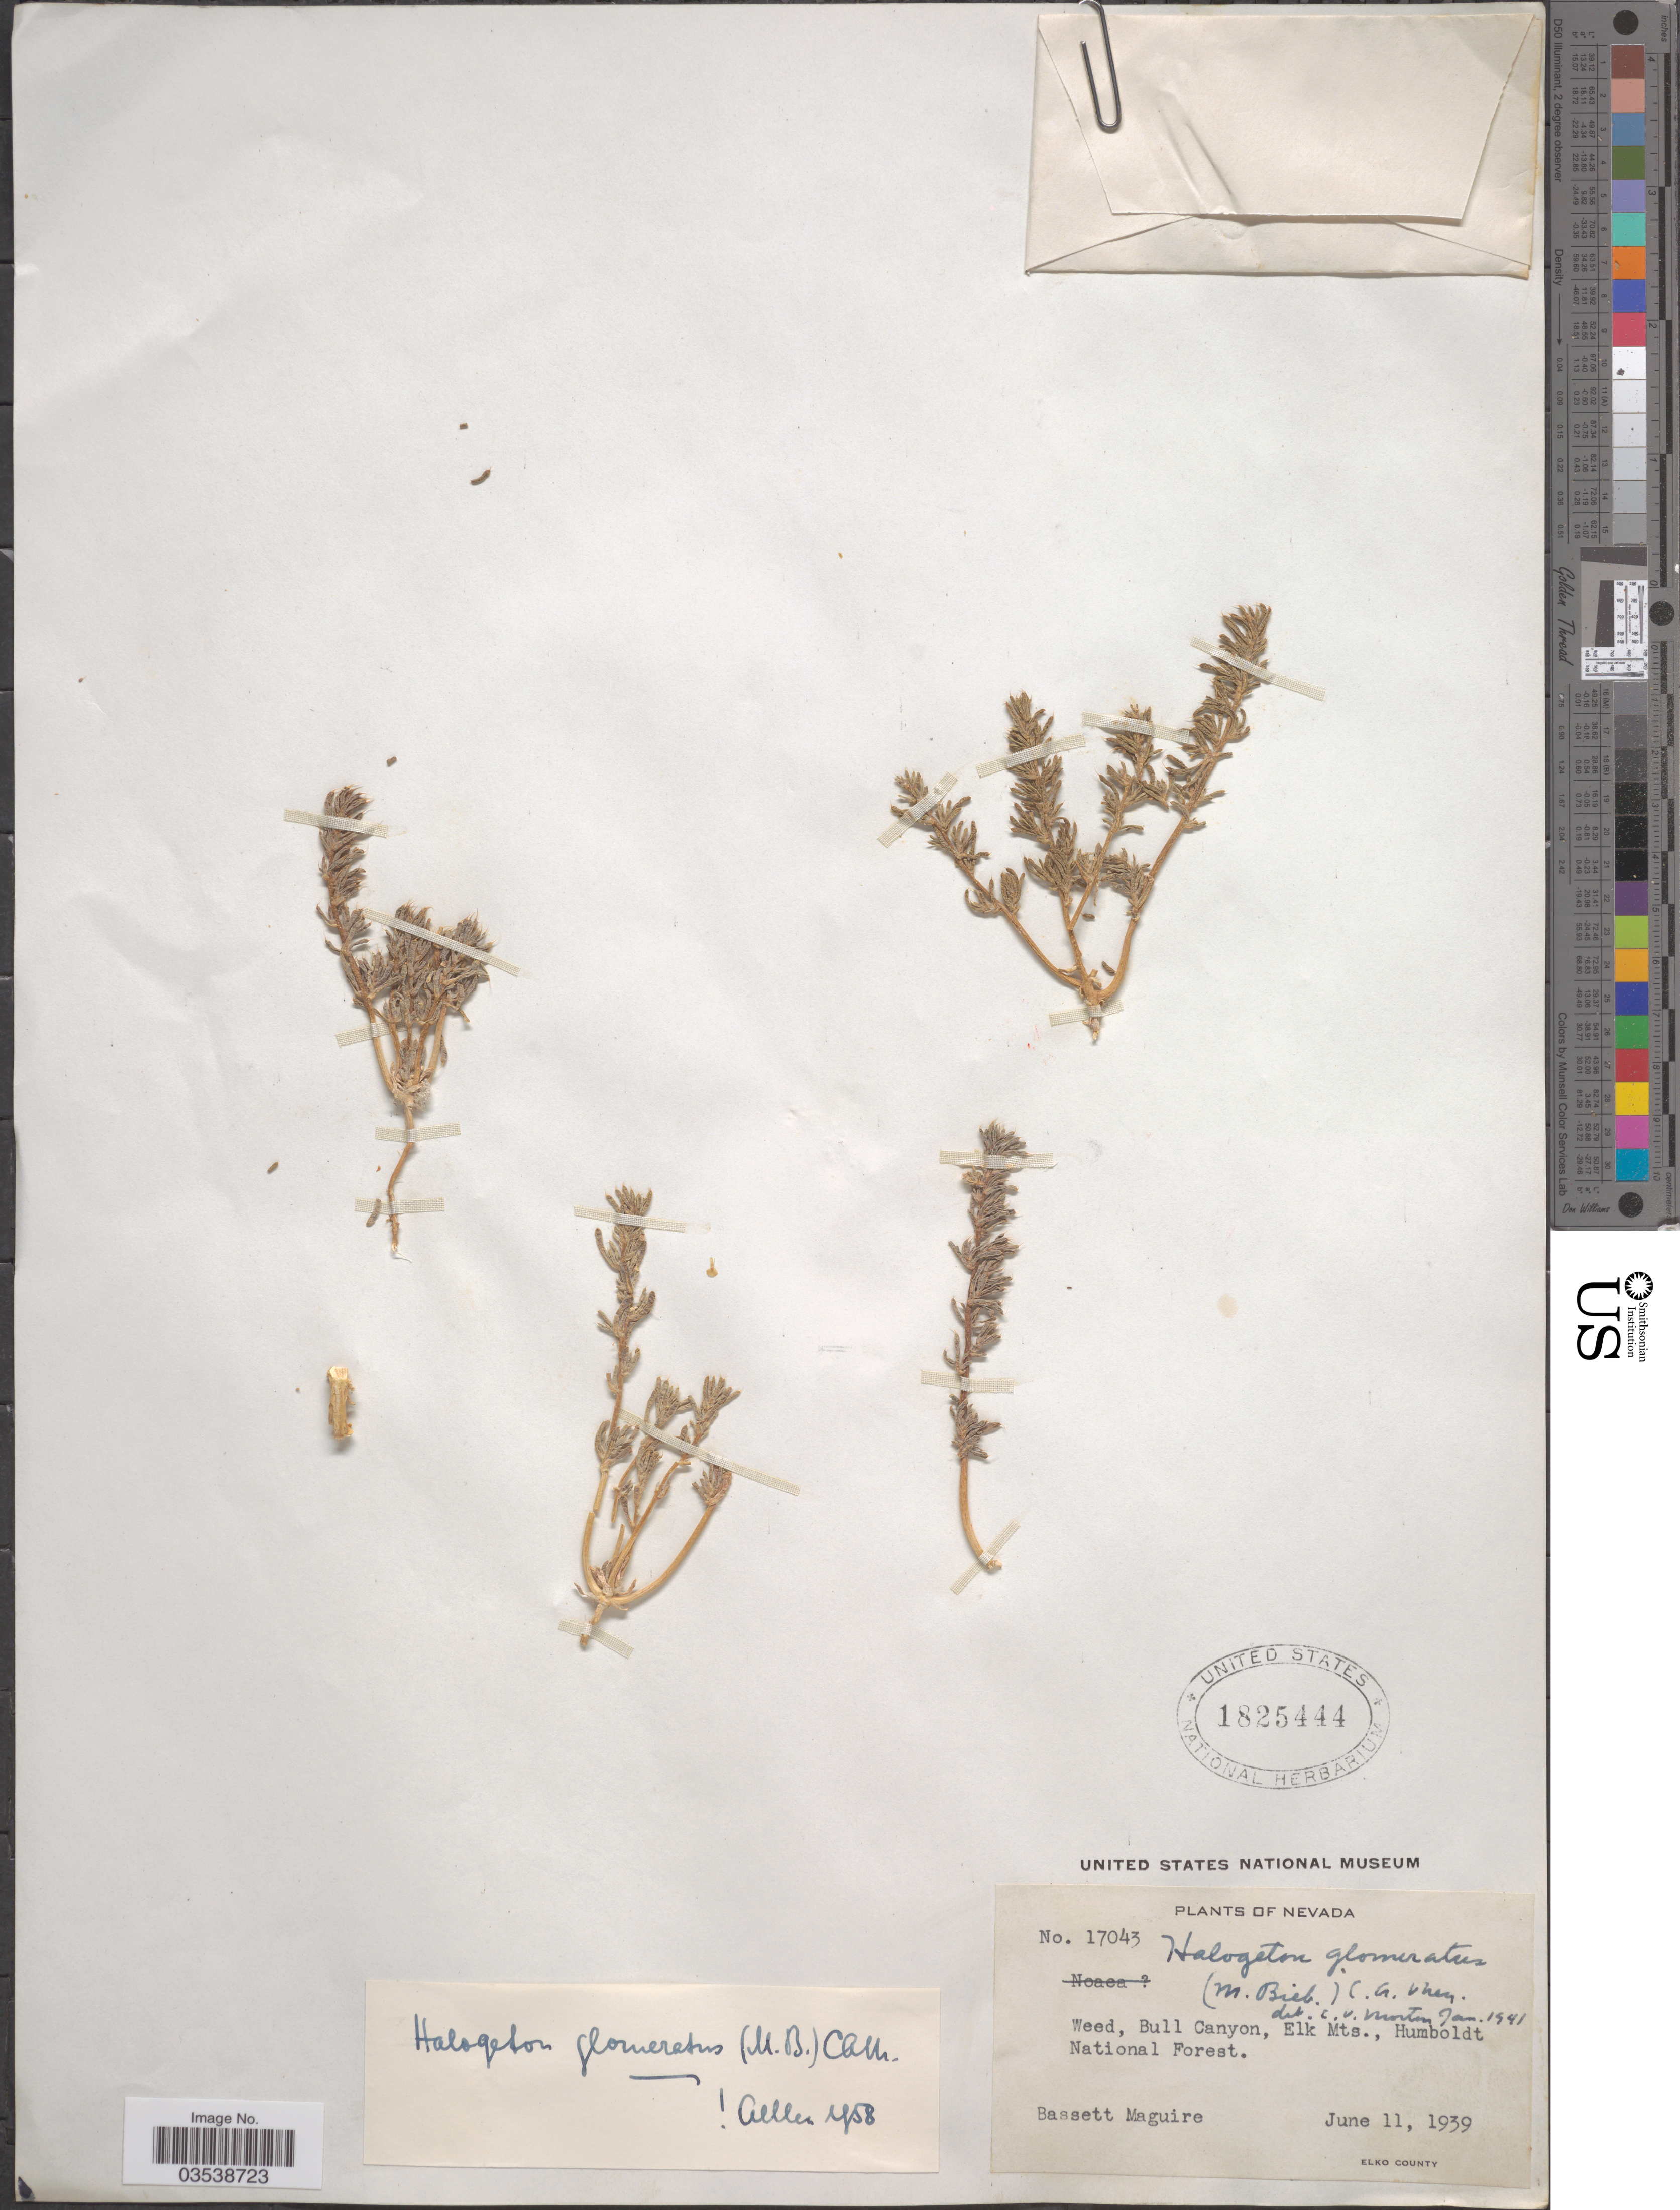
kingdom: Plantae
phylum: Tracheophyta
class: Magnoliopsida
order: Caryophyllales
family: Amaranthaceae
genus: Halogeton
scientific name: Halogeton glomeratus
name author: (M. Bieb.) C.A. Mey.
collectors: B. Maguire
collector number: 17043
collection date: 1939-06-11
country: United States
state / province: Nevada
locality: Bull Canyon, Elk Mts., Humboldt National Forest. Elko County.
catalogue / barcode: US 1825444